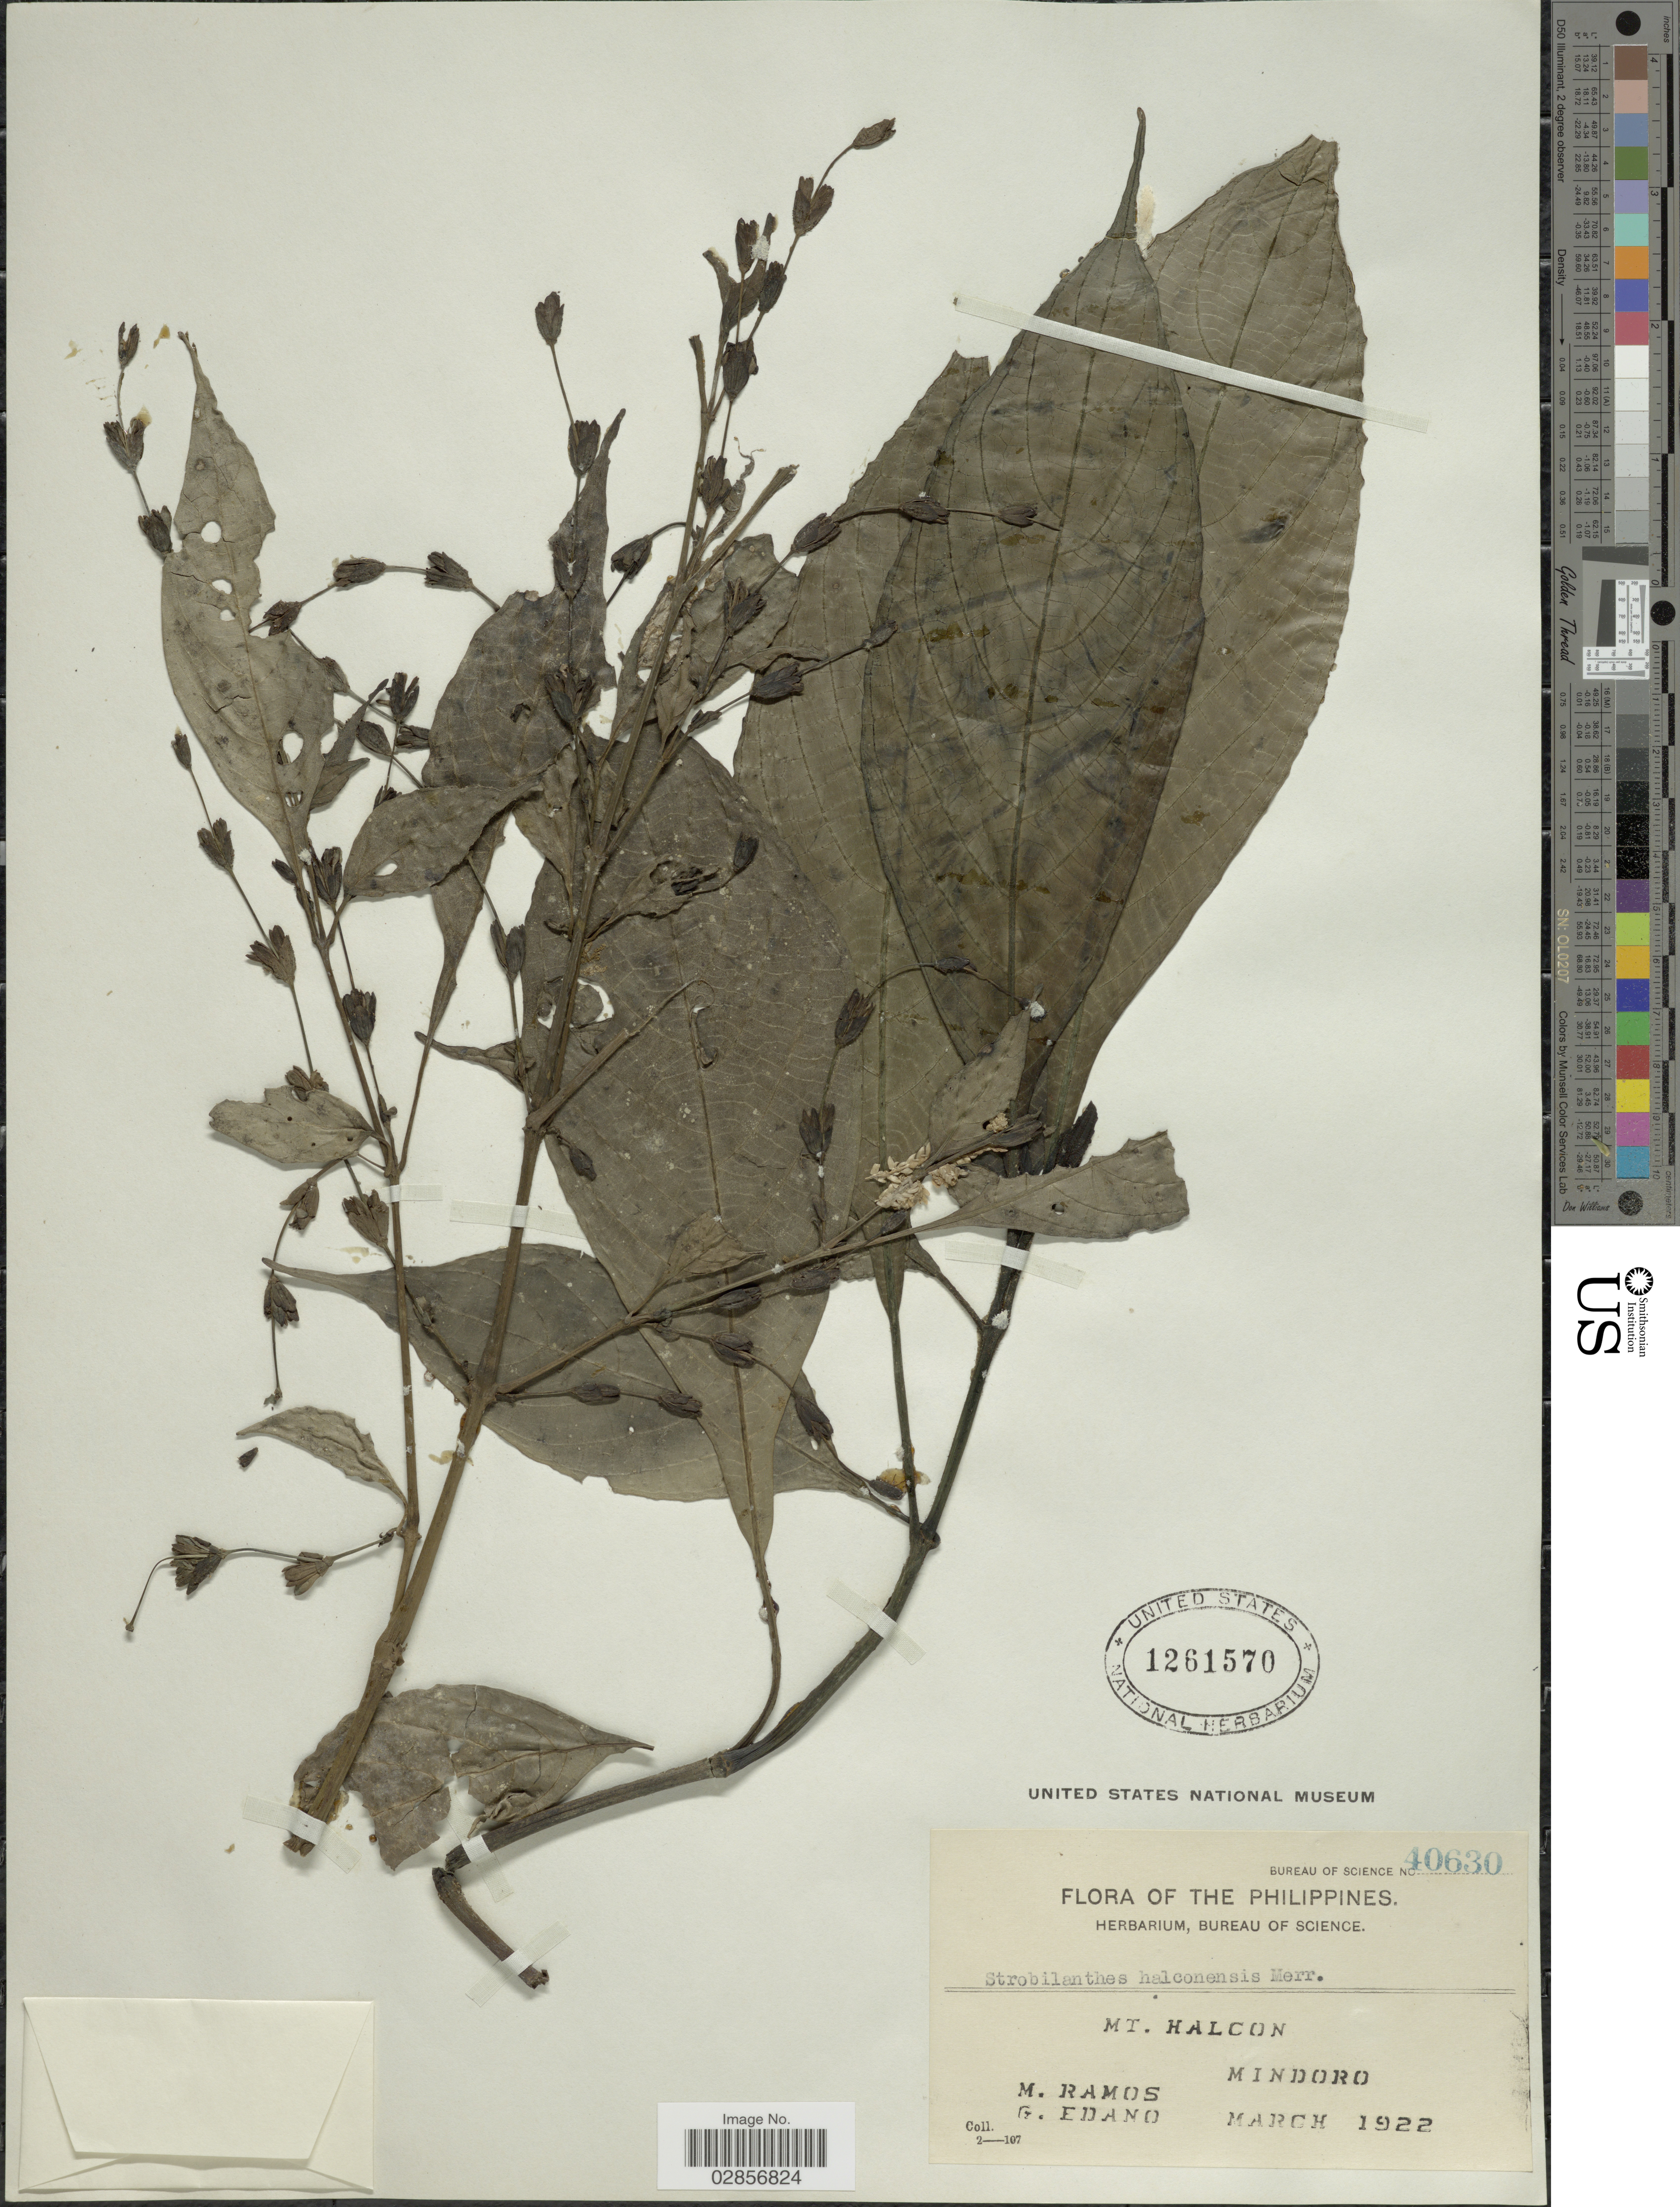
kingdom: Plantae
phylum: Tracheophyta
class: Magnoliopsida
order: Lamiales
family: Acanthaceae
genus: Strobilanthes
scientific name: Strobilanthes halconensis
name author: Merr.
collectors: M. Ramos & G. Edaño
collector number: Bureau of Science 40630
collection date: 1922-03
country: Philippines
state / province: Mimaropa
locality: Mt. Halcon. Mindoro.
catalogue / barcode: US 1261570